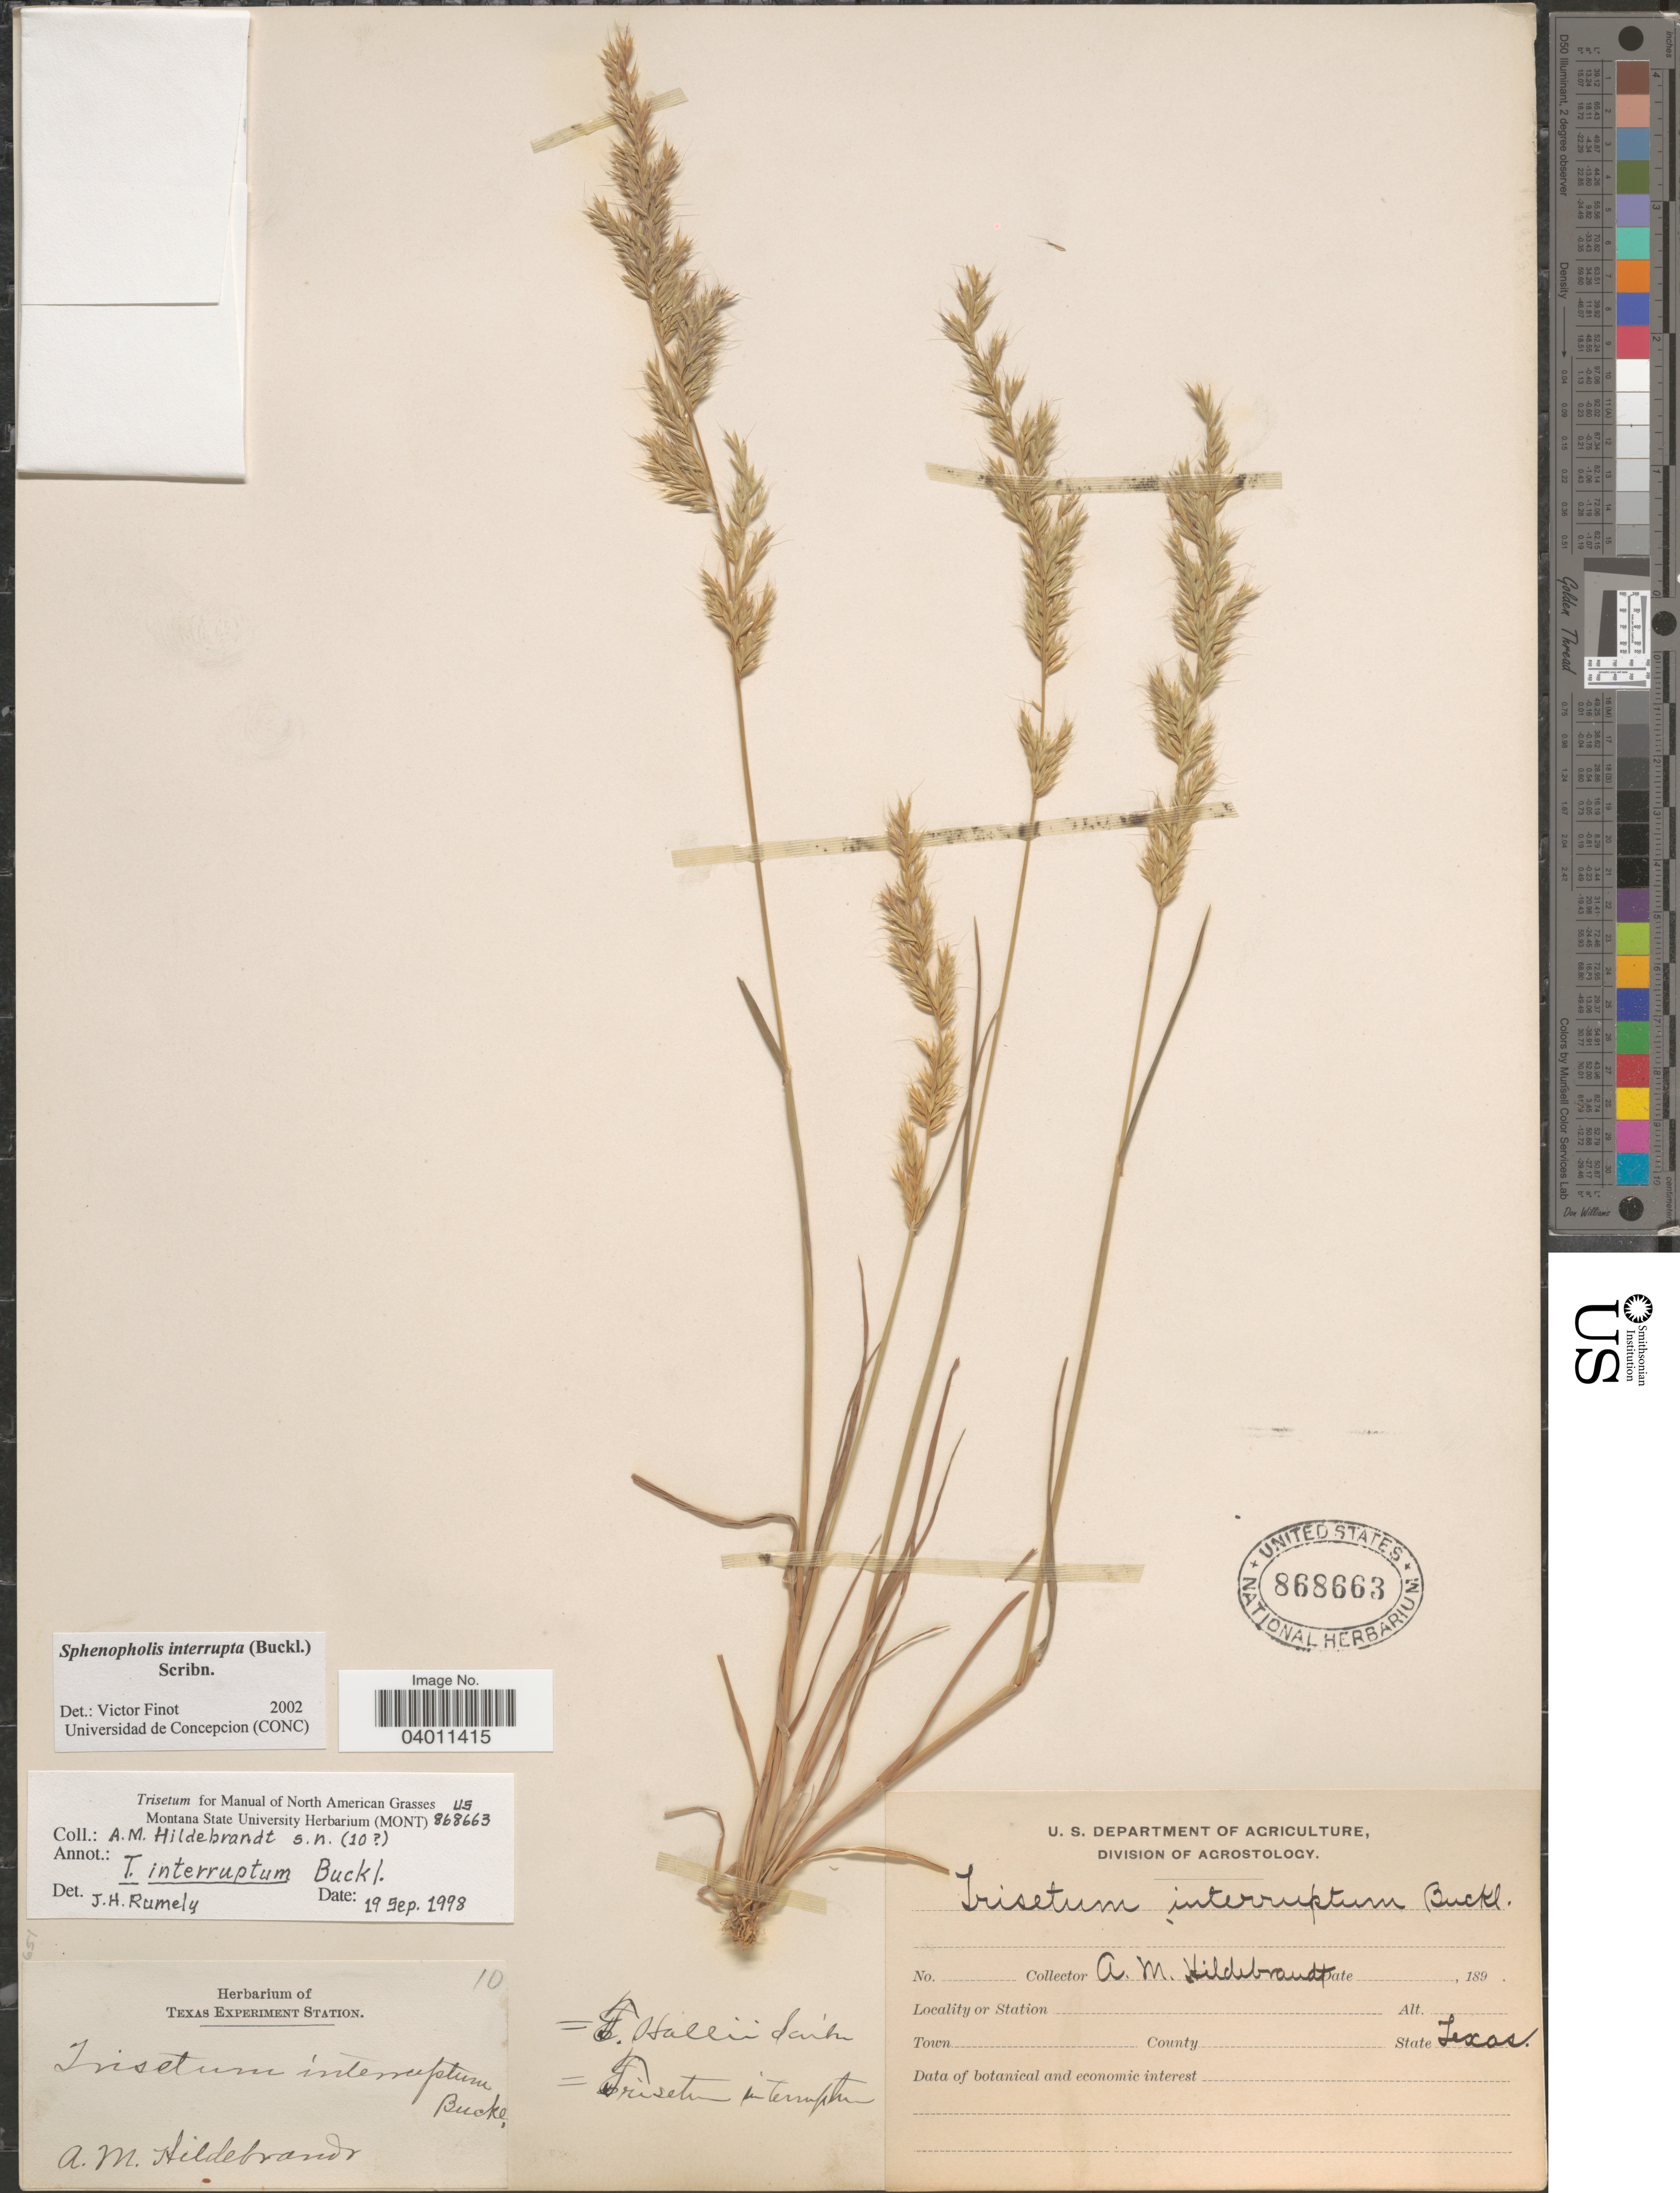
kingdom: Plantae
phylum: Tracheophyta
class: Liliopsida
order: Poales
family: Poaceae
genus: Sphenopholis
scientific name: Sphenopholis interrupta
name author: (Buckley) Scribn.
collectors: A. Hildebrandt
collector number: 10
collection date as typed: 189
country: United States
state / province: Texas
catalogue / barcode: US 868663